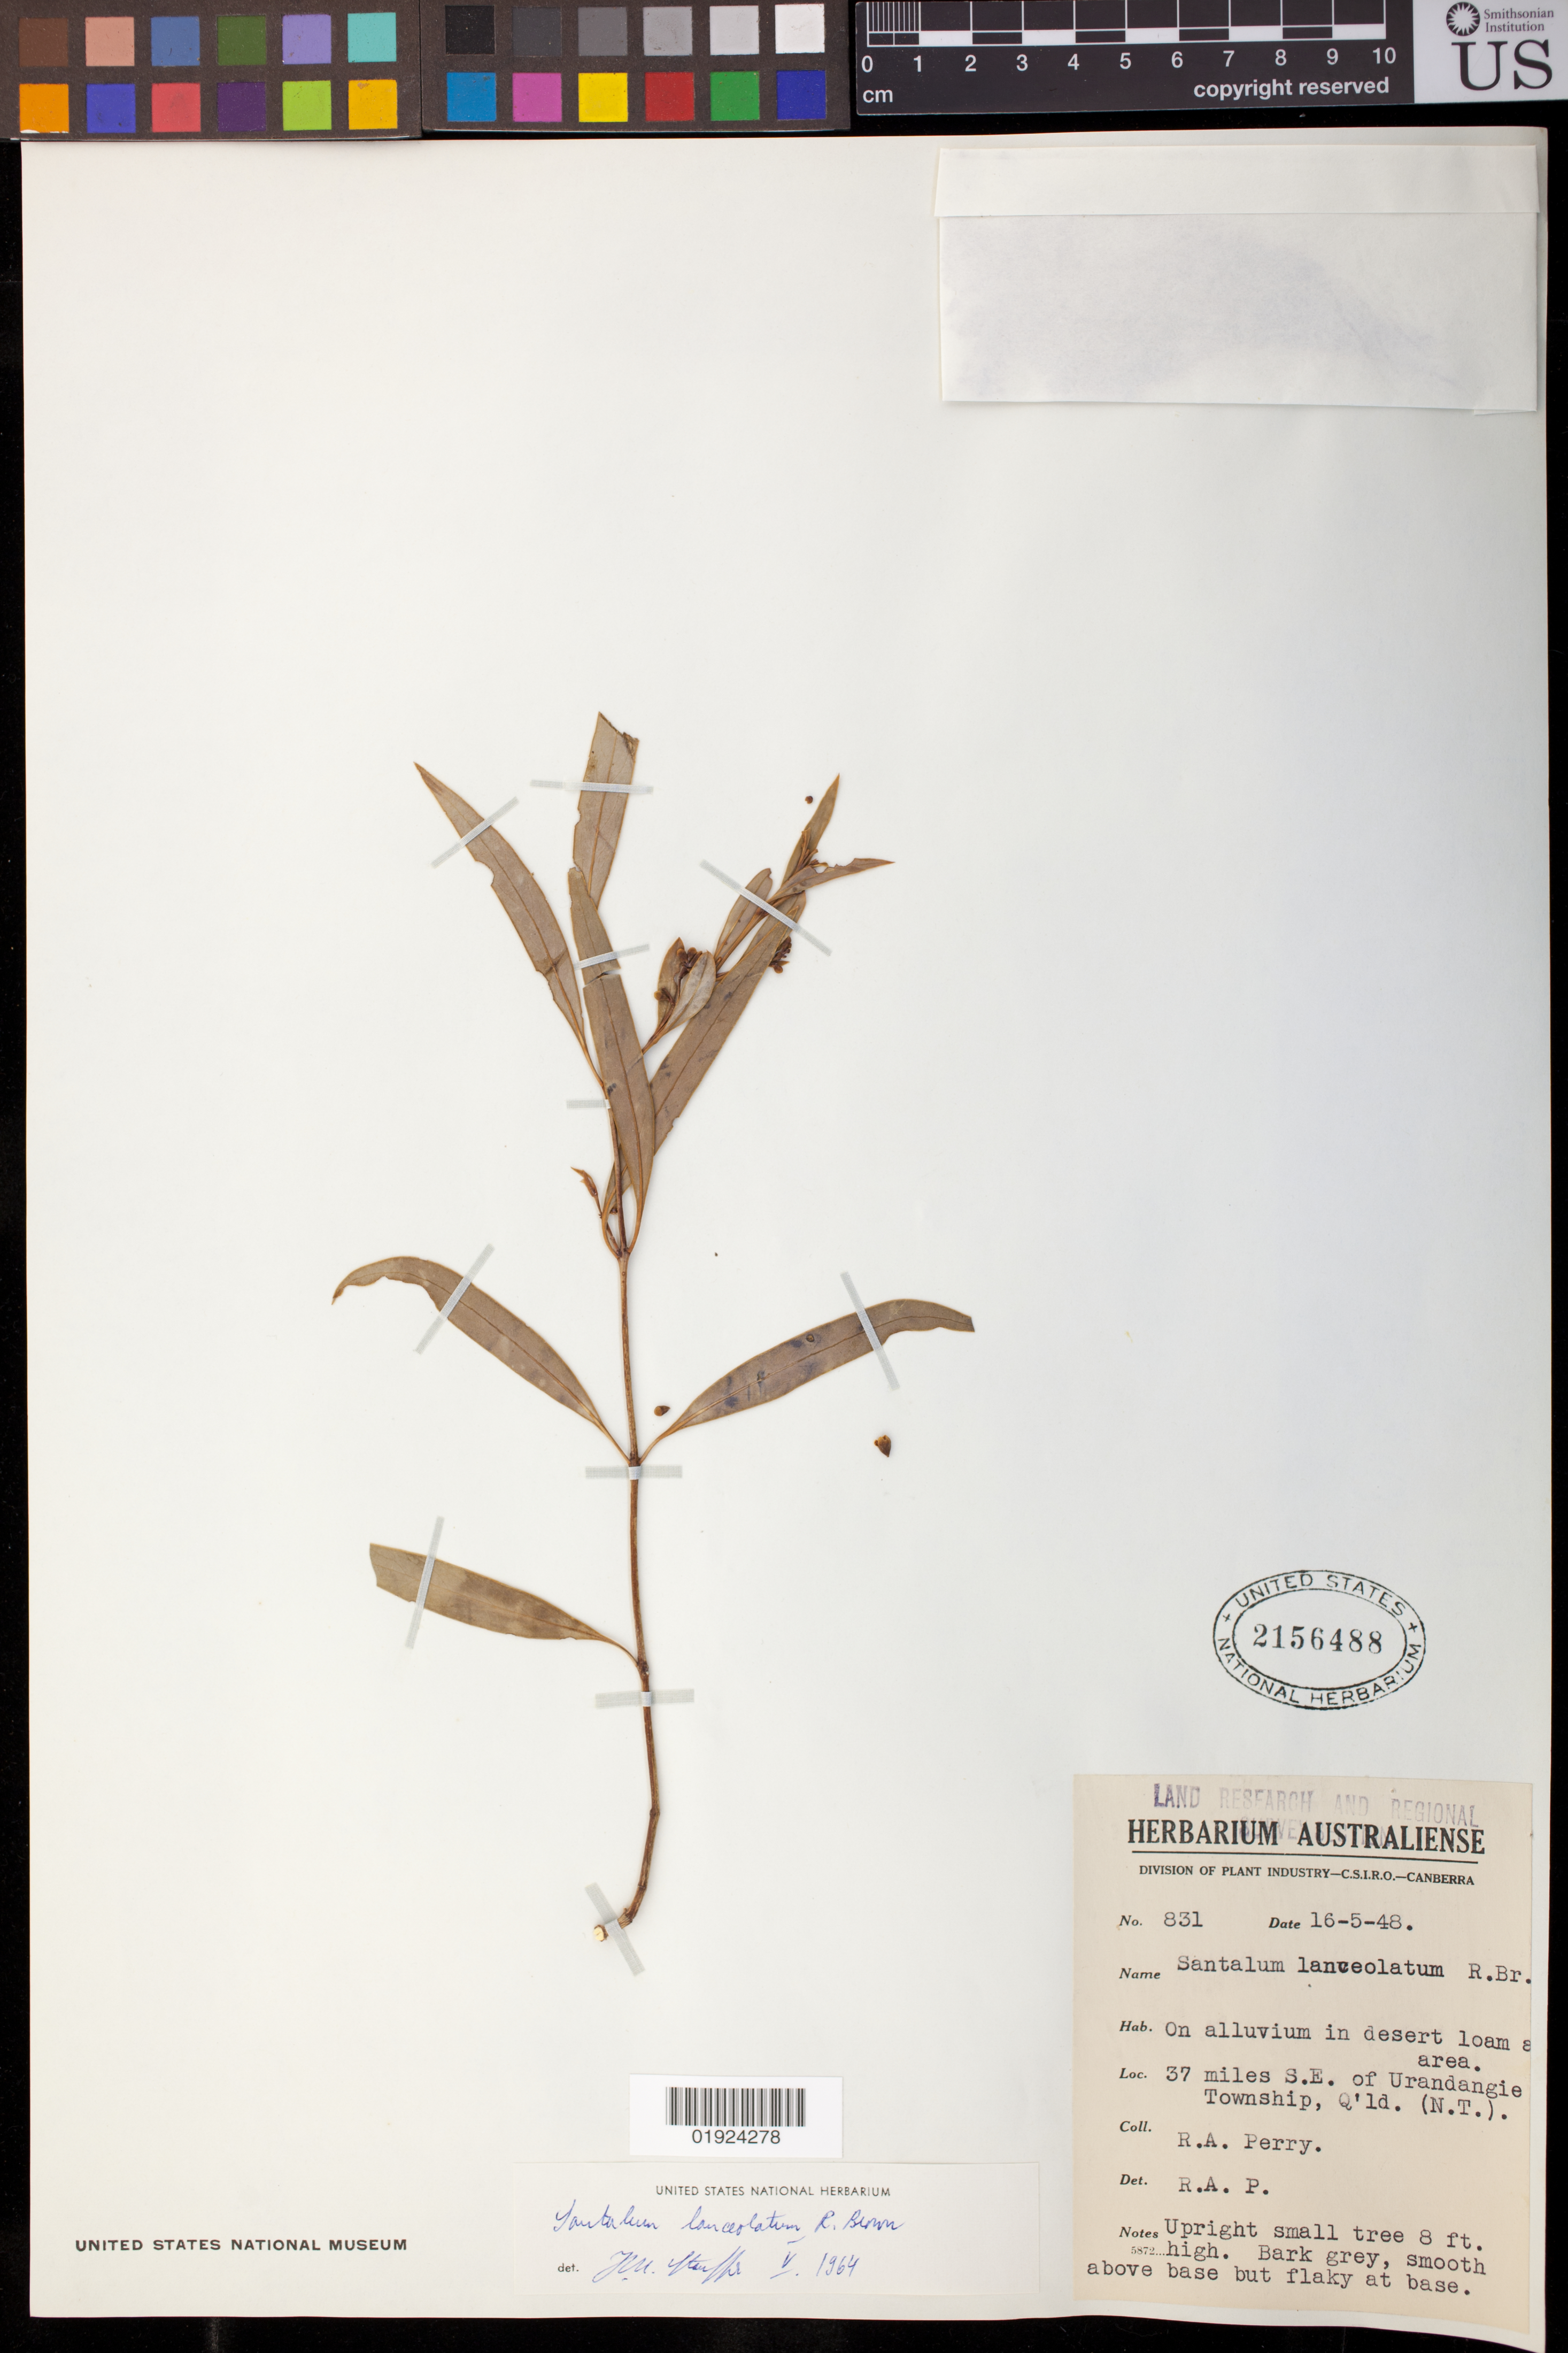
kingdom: Plantae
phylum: Tracheophyta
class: Magnoliopsida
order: Santalales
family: Santalaceae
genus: Santalum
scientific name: Santalum lanceolatum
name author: Schltdl.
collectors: Perry, R. A.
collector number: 831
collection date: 1948-05-16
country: Australia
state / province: Queensland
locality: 37 miles S.E. of Urandangie Township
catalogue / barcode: US 2156488